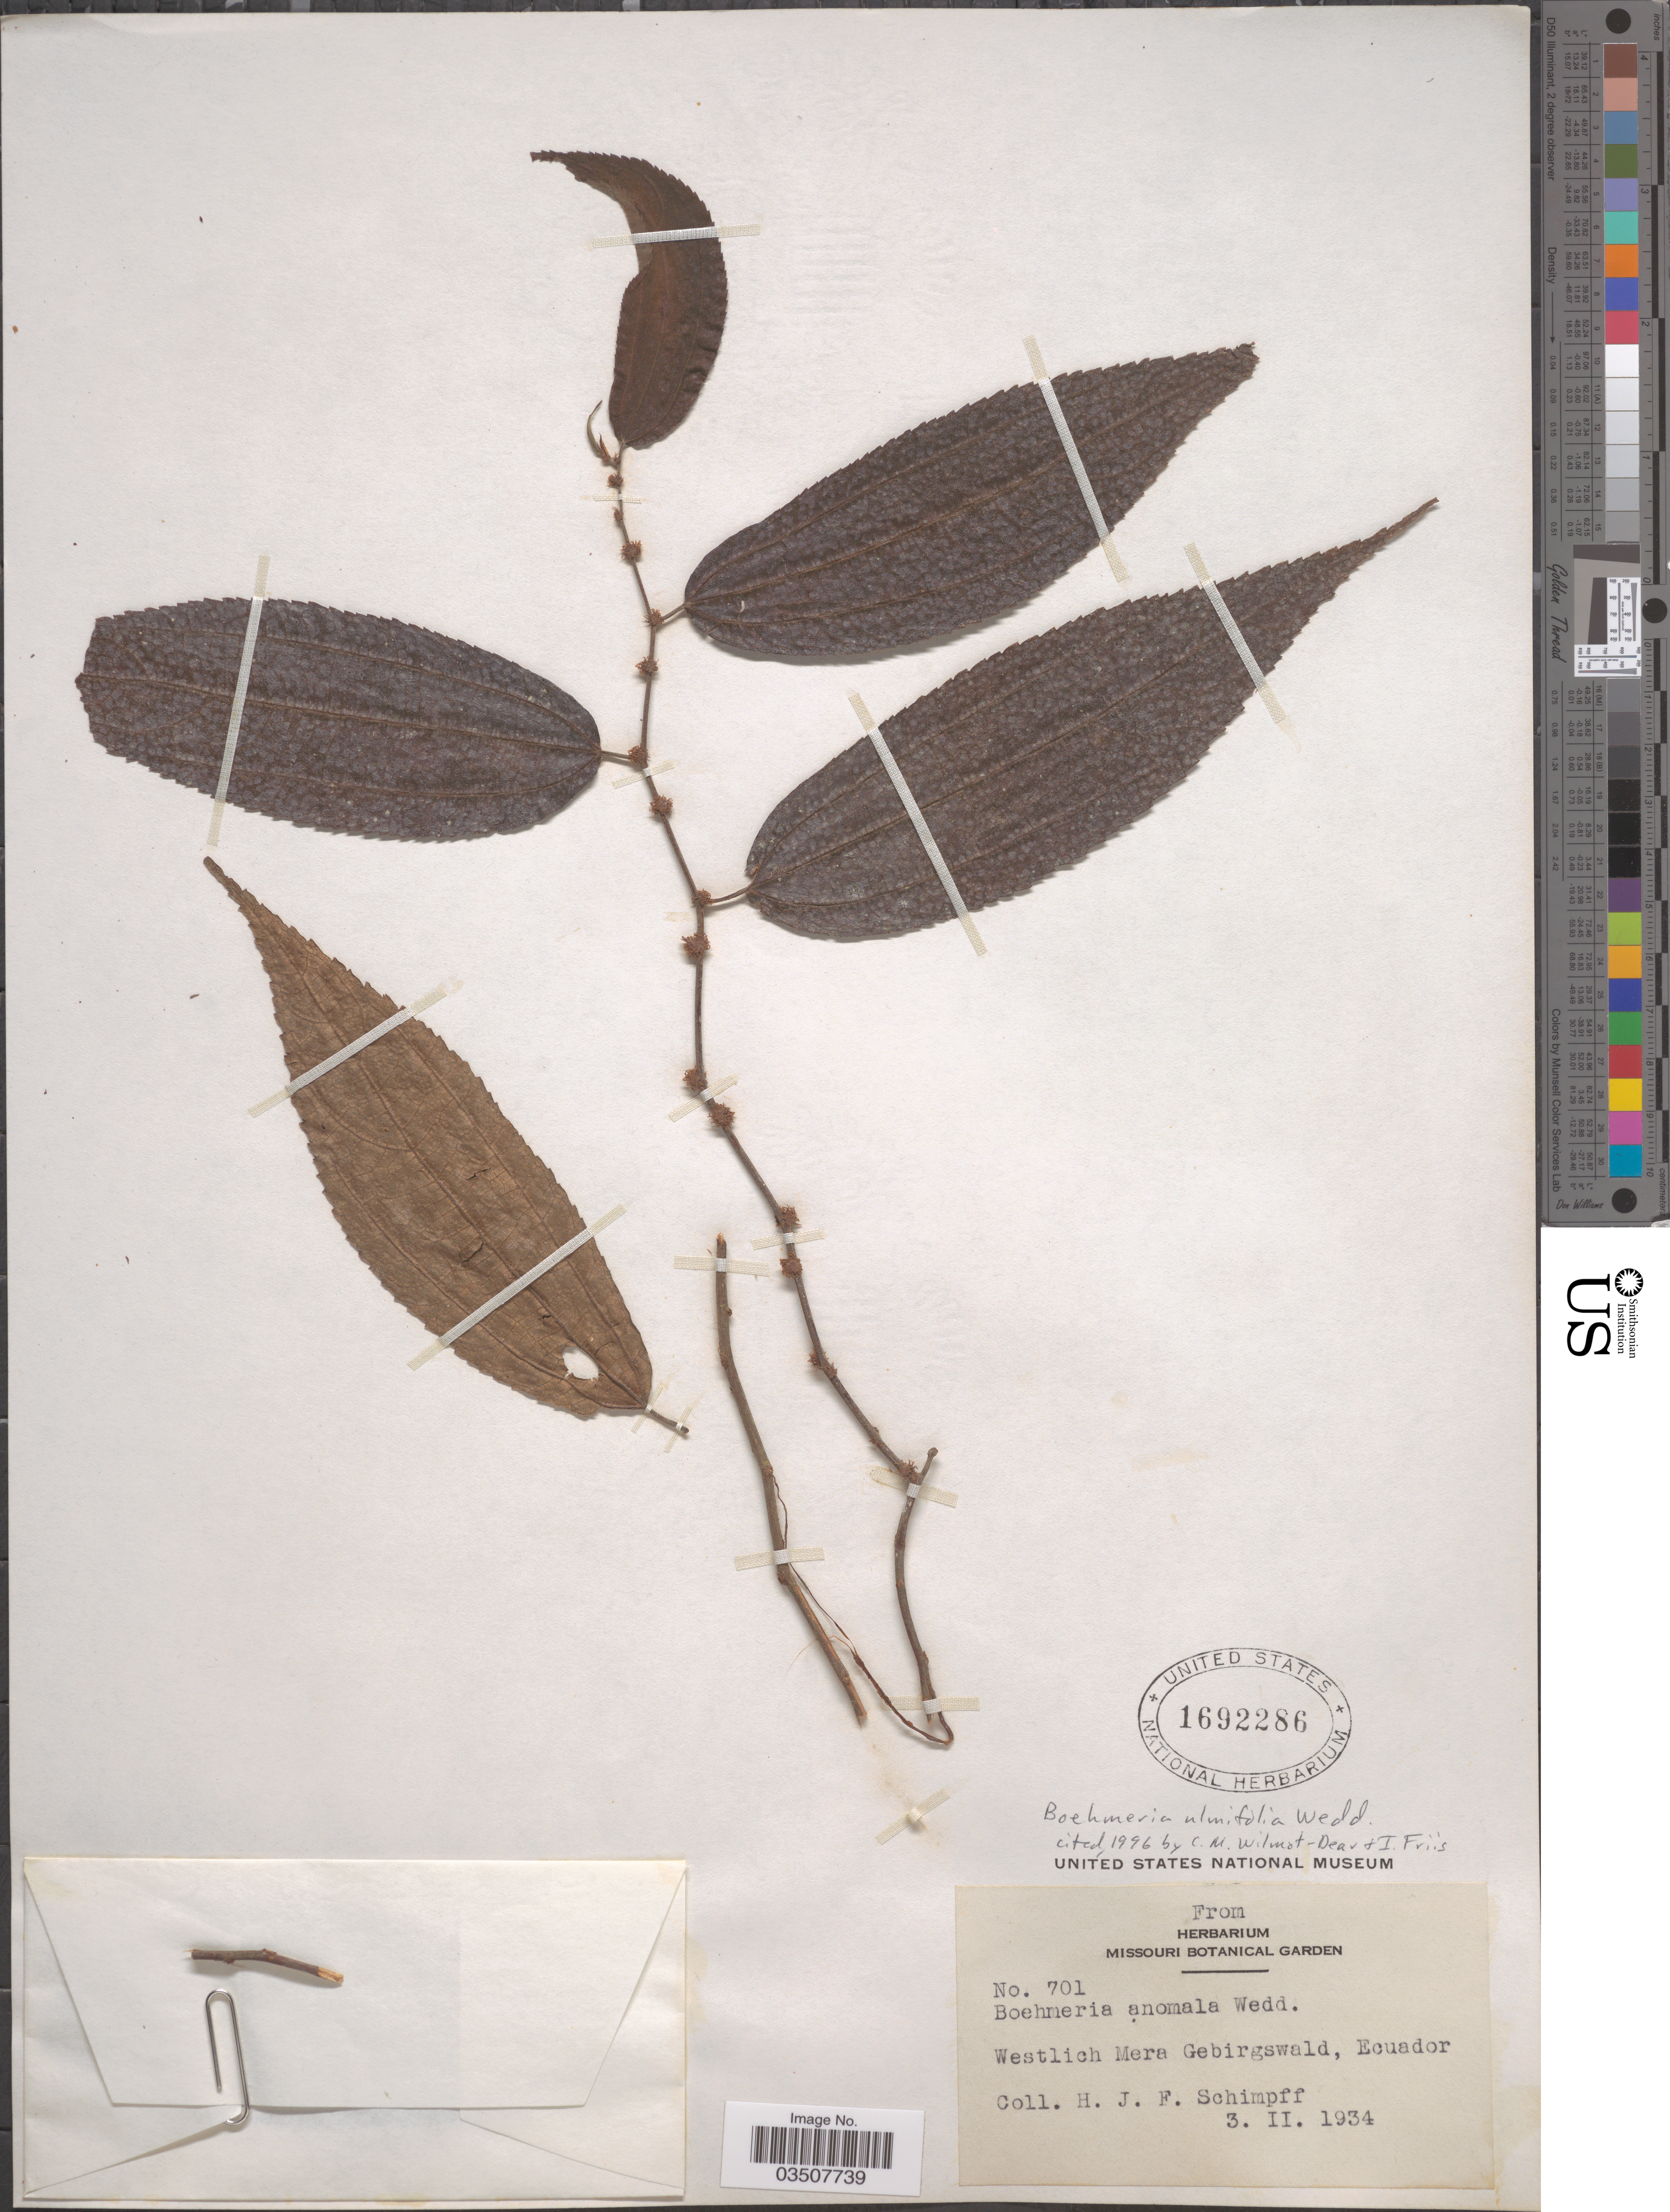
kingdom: Plantae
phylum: Tracheophyta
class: Magnoliopsida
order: Rosales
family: Urticaceae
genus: Boehmeria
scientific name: Boehmeria ulmifolia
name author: Wedd.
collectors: H. Schimpff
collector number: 701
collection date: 1934-02-03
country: Ecuador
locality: Westlich Mera Gebirgswald.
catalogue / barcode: US 1692286